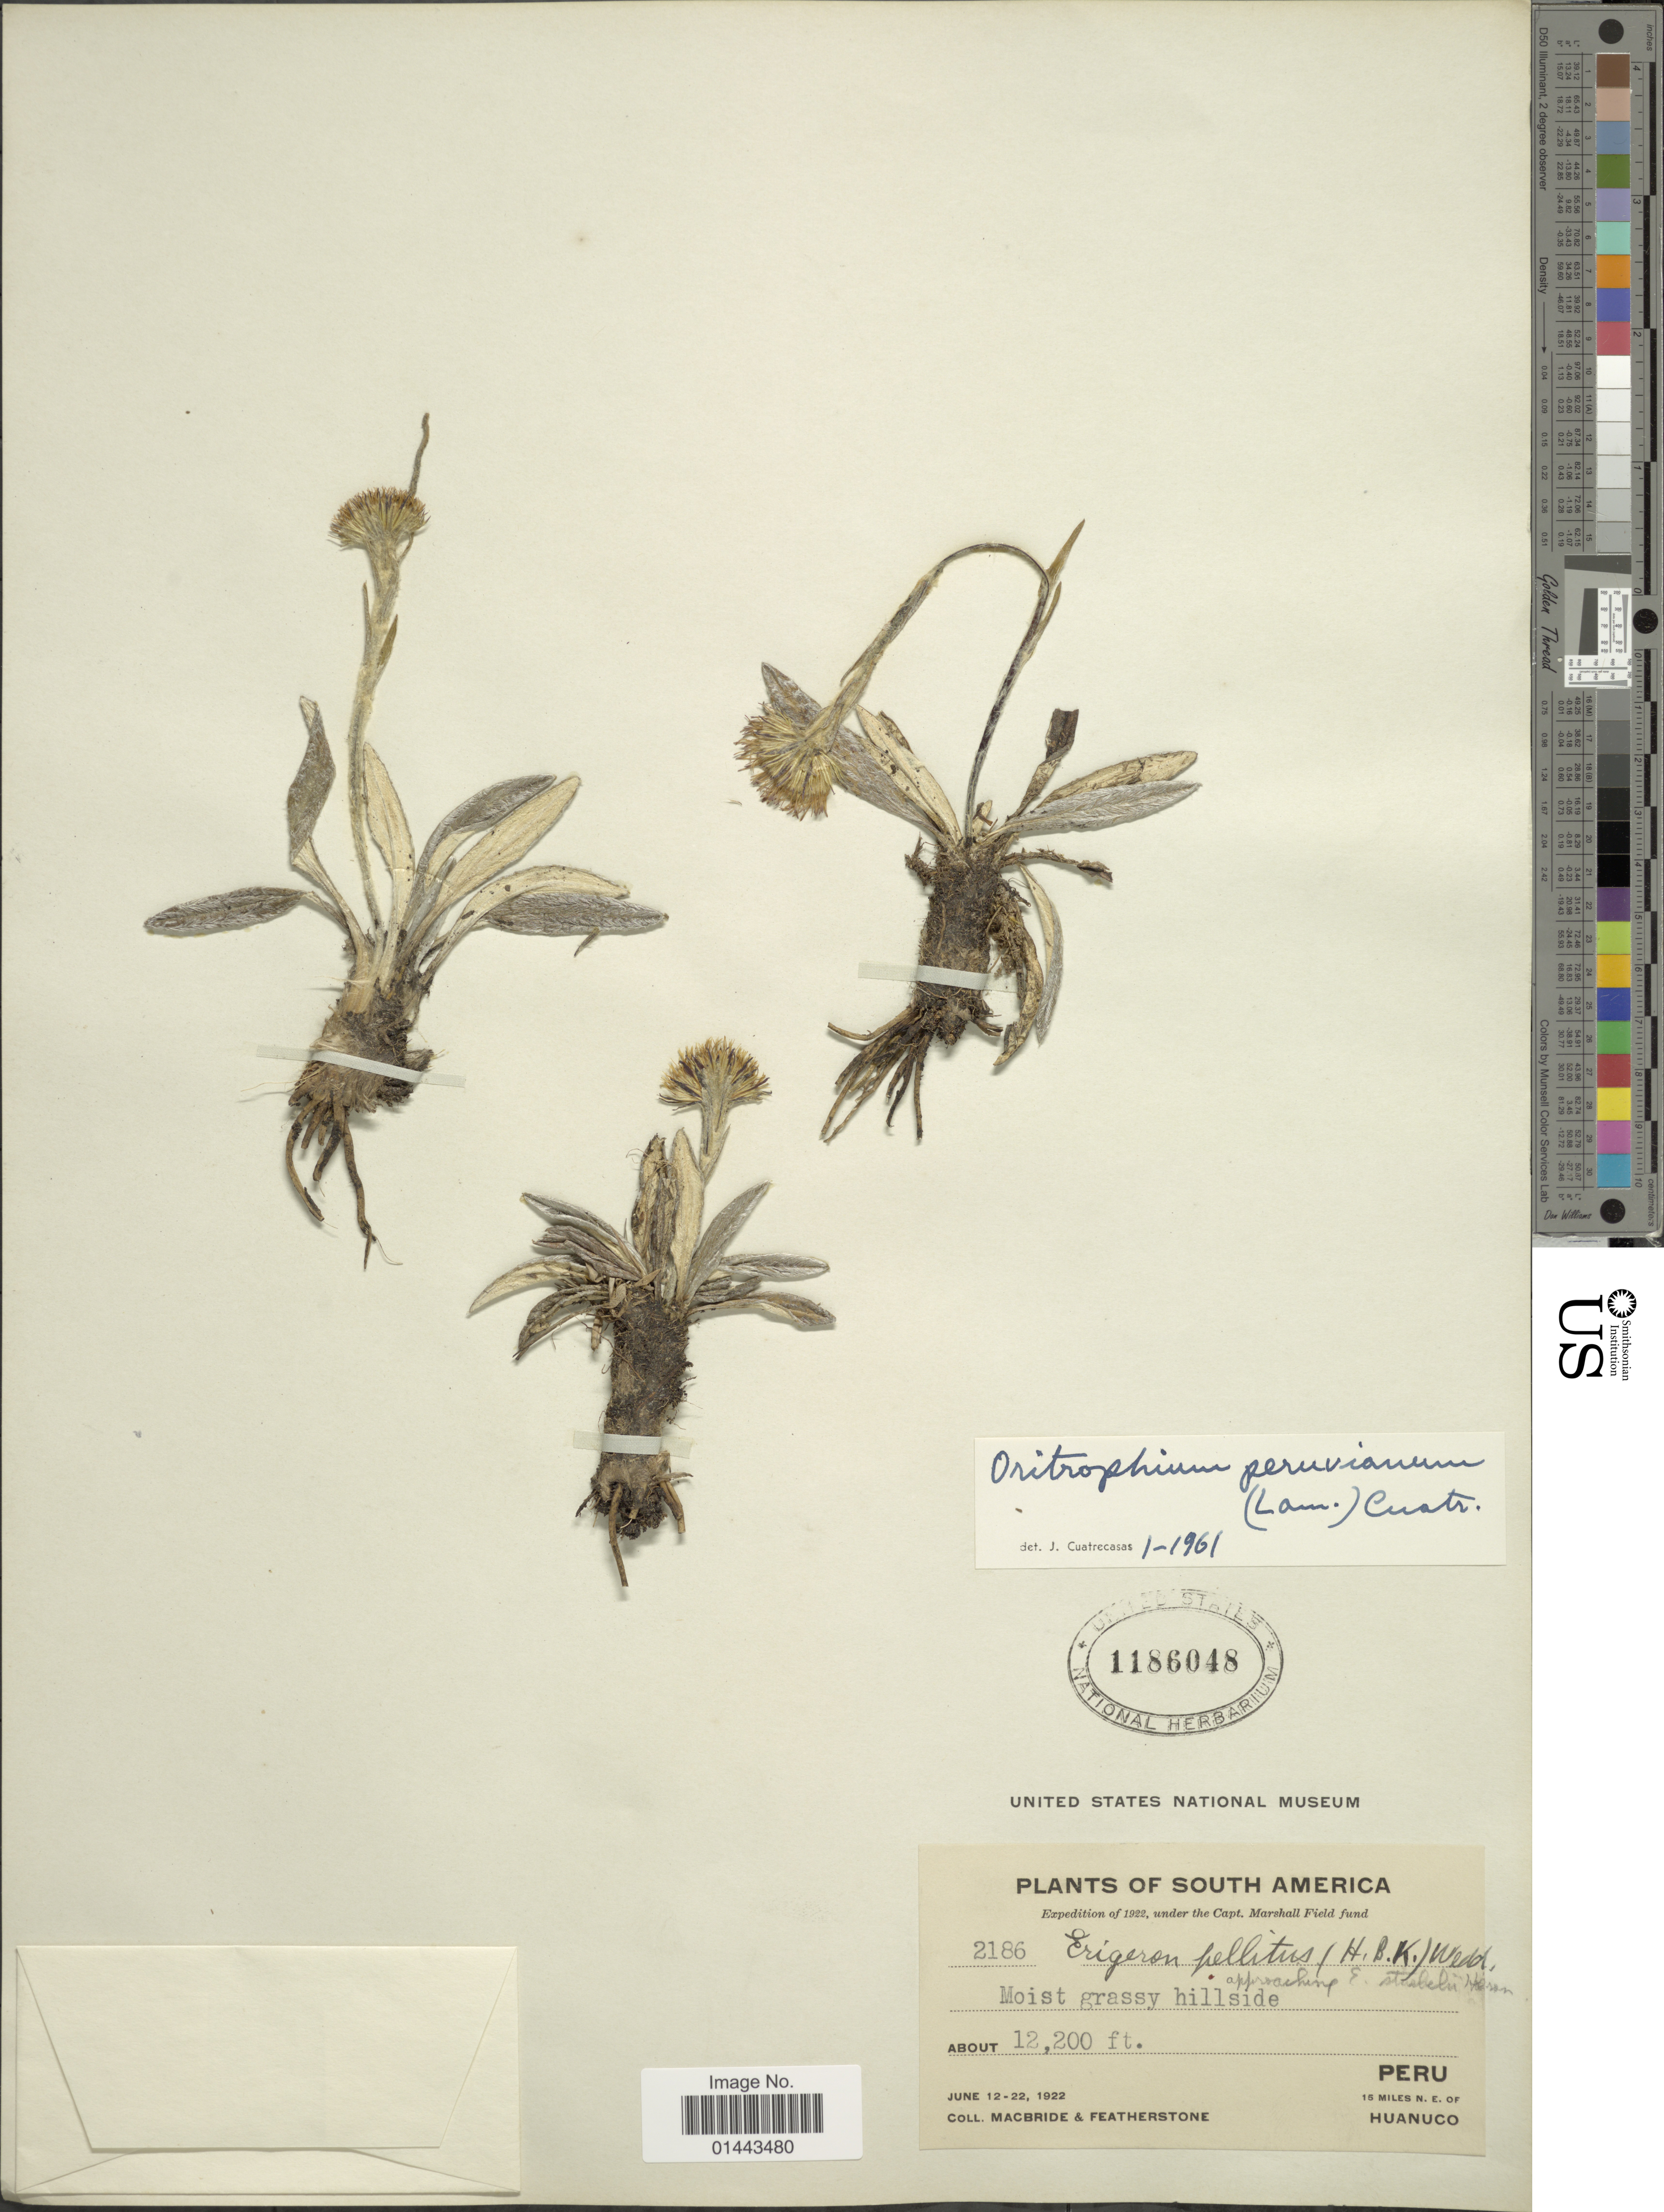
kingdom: Plantae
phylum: Tracheophyta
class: Magnoliopsida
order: Asterales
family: Asteraceae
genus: Oritrophium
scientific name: Oritrophium peruvianum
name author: (Lam.) Cuatrec.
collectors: Macbride, -- & -. Featherstone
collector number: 2186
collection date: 1922-06-12/1922-06-22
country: Peru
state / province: Huánuco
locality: Moist grassy hillside, 15 miles n.w. of Huanuco.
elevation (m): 3719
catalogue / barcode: US 1186048